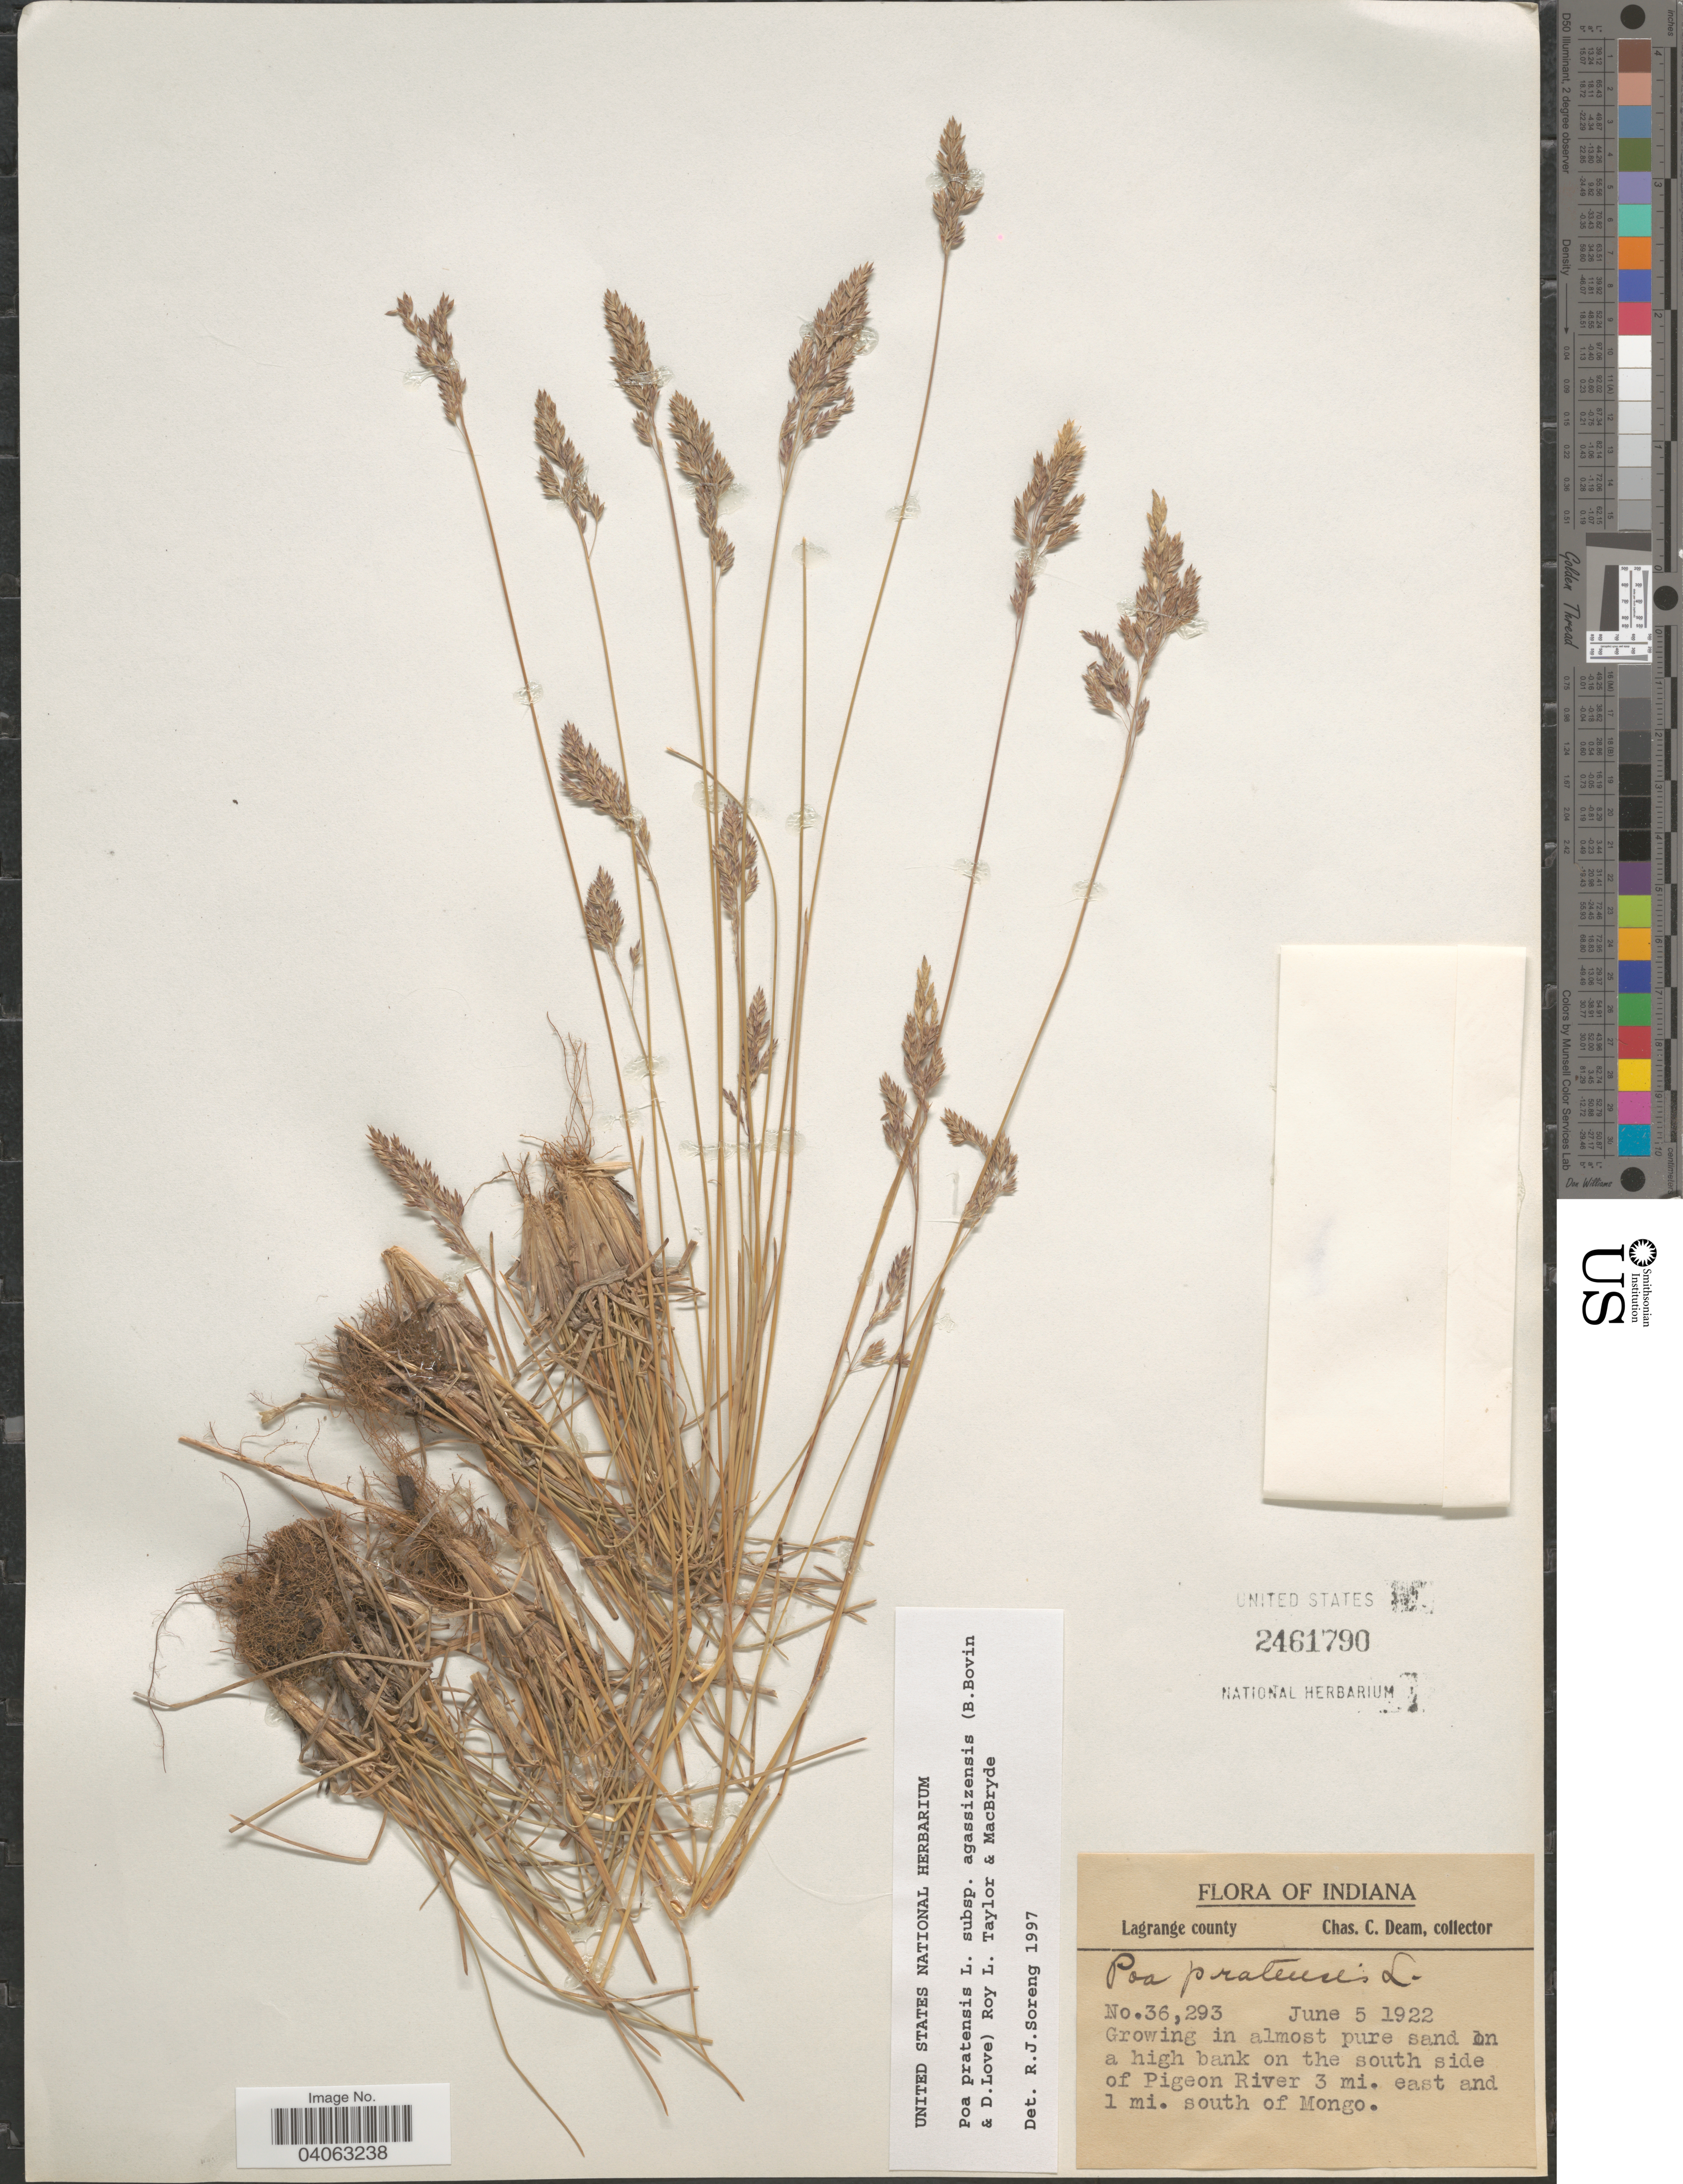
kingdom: Plantae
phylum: Tracheophyta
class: Liliopsida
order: Poales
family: Poaceae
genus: Poa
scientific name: Poa pratensis subsp. agassizensis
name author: (B. Boivin & D. Löve) Roy L. Taylor & MacBryde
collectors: C. C. Deam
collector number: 36293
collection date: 1922-06-05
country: United States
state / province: Indiana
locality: Lagrange county. On the south side of Pigeon River 3 mi. east and 1 mi. south of Mongo.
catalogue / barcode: US 2461790